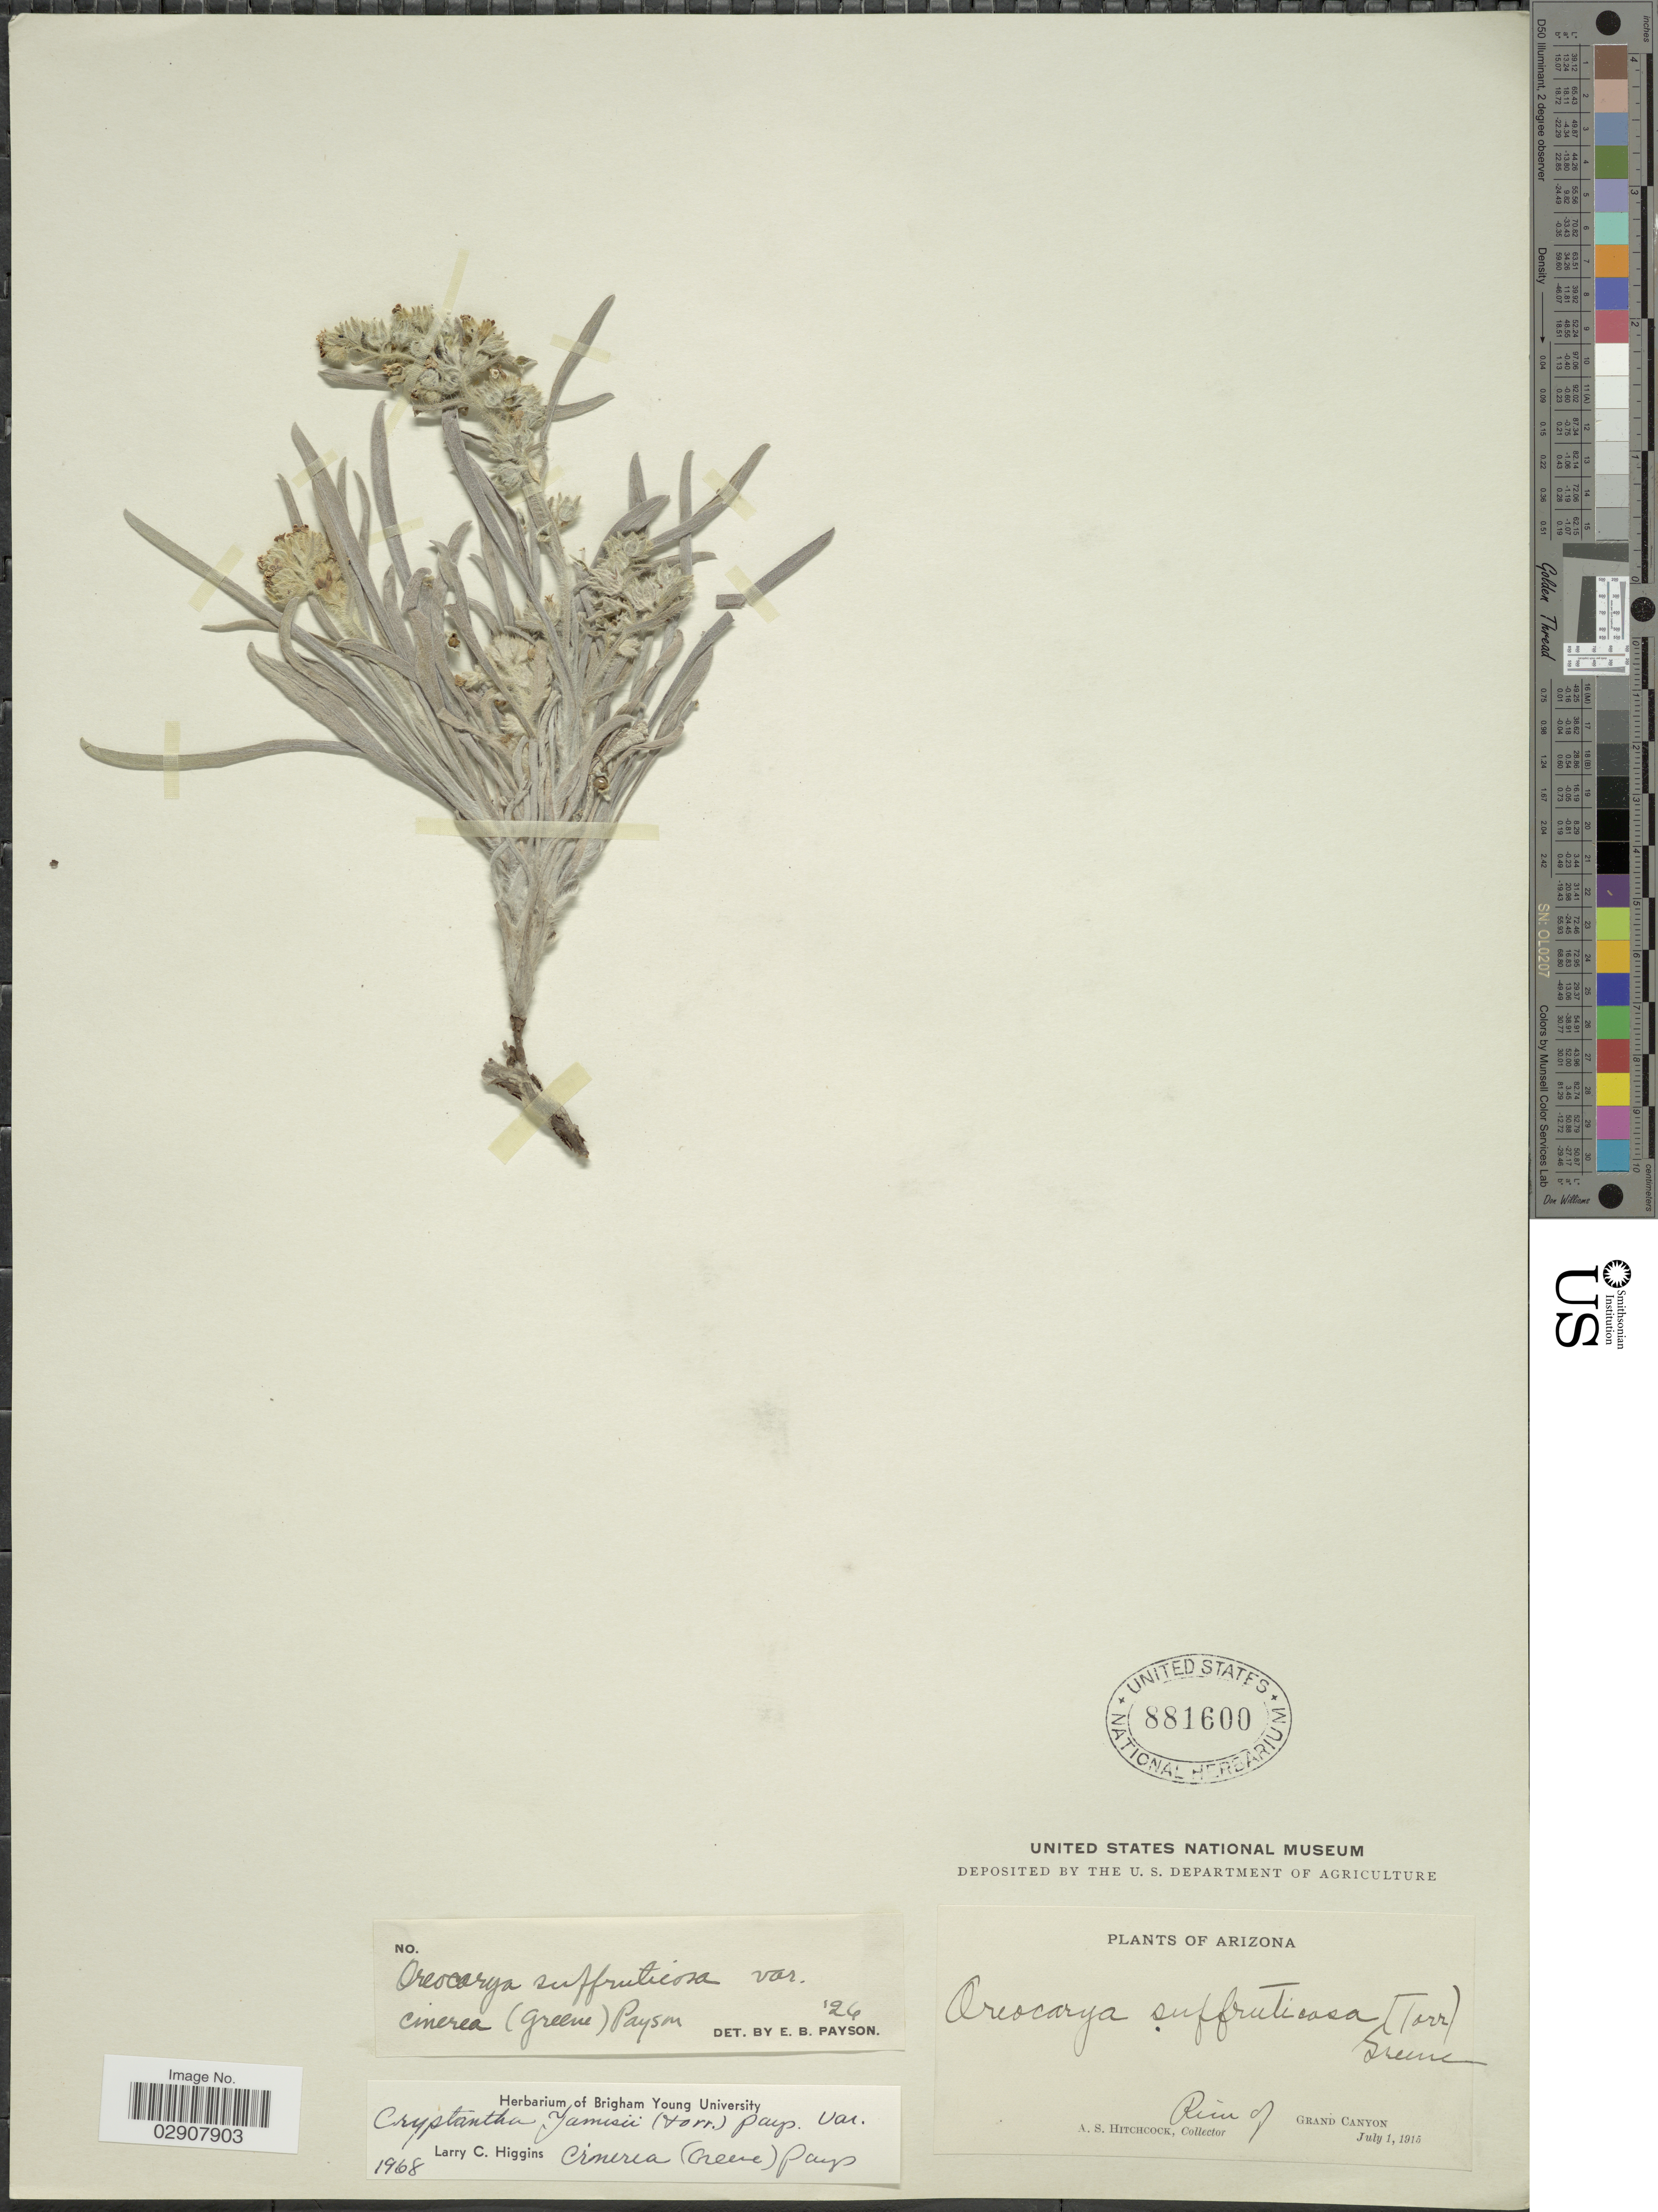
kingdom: Plantae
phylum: Tracheophyta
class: Magnoliopsida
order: Boraginales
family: Boraginaceae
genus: Cryptantha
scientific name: Cryptantha jamesii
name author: (Torr.) Payson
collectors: A. S. Hitchcock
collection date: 1915-07-01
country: United States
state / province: Arizona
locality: Rim of Grand Canyon. Arizona.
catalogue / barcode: US 881600